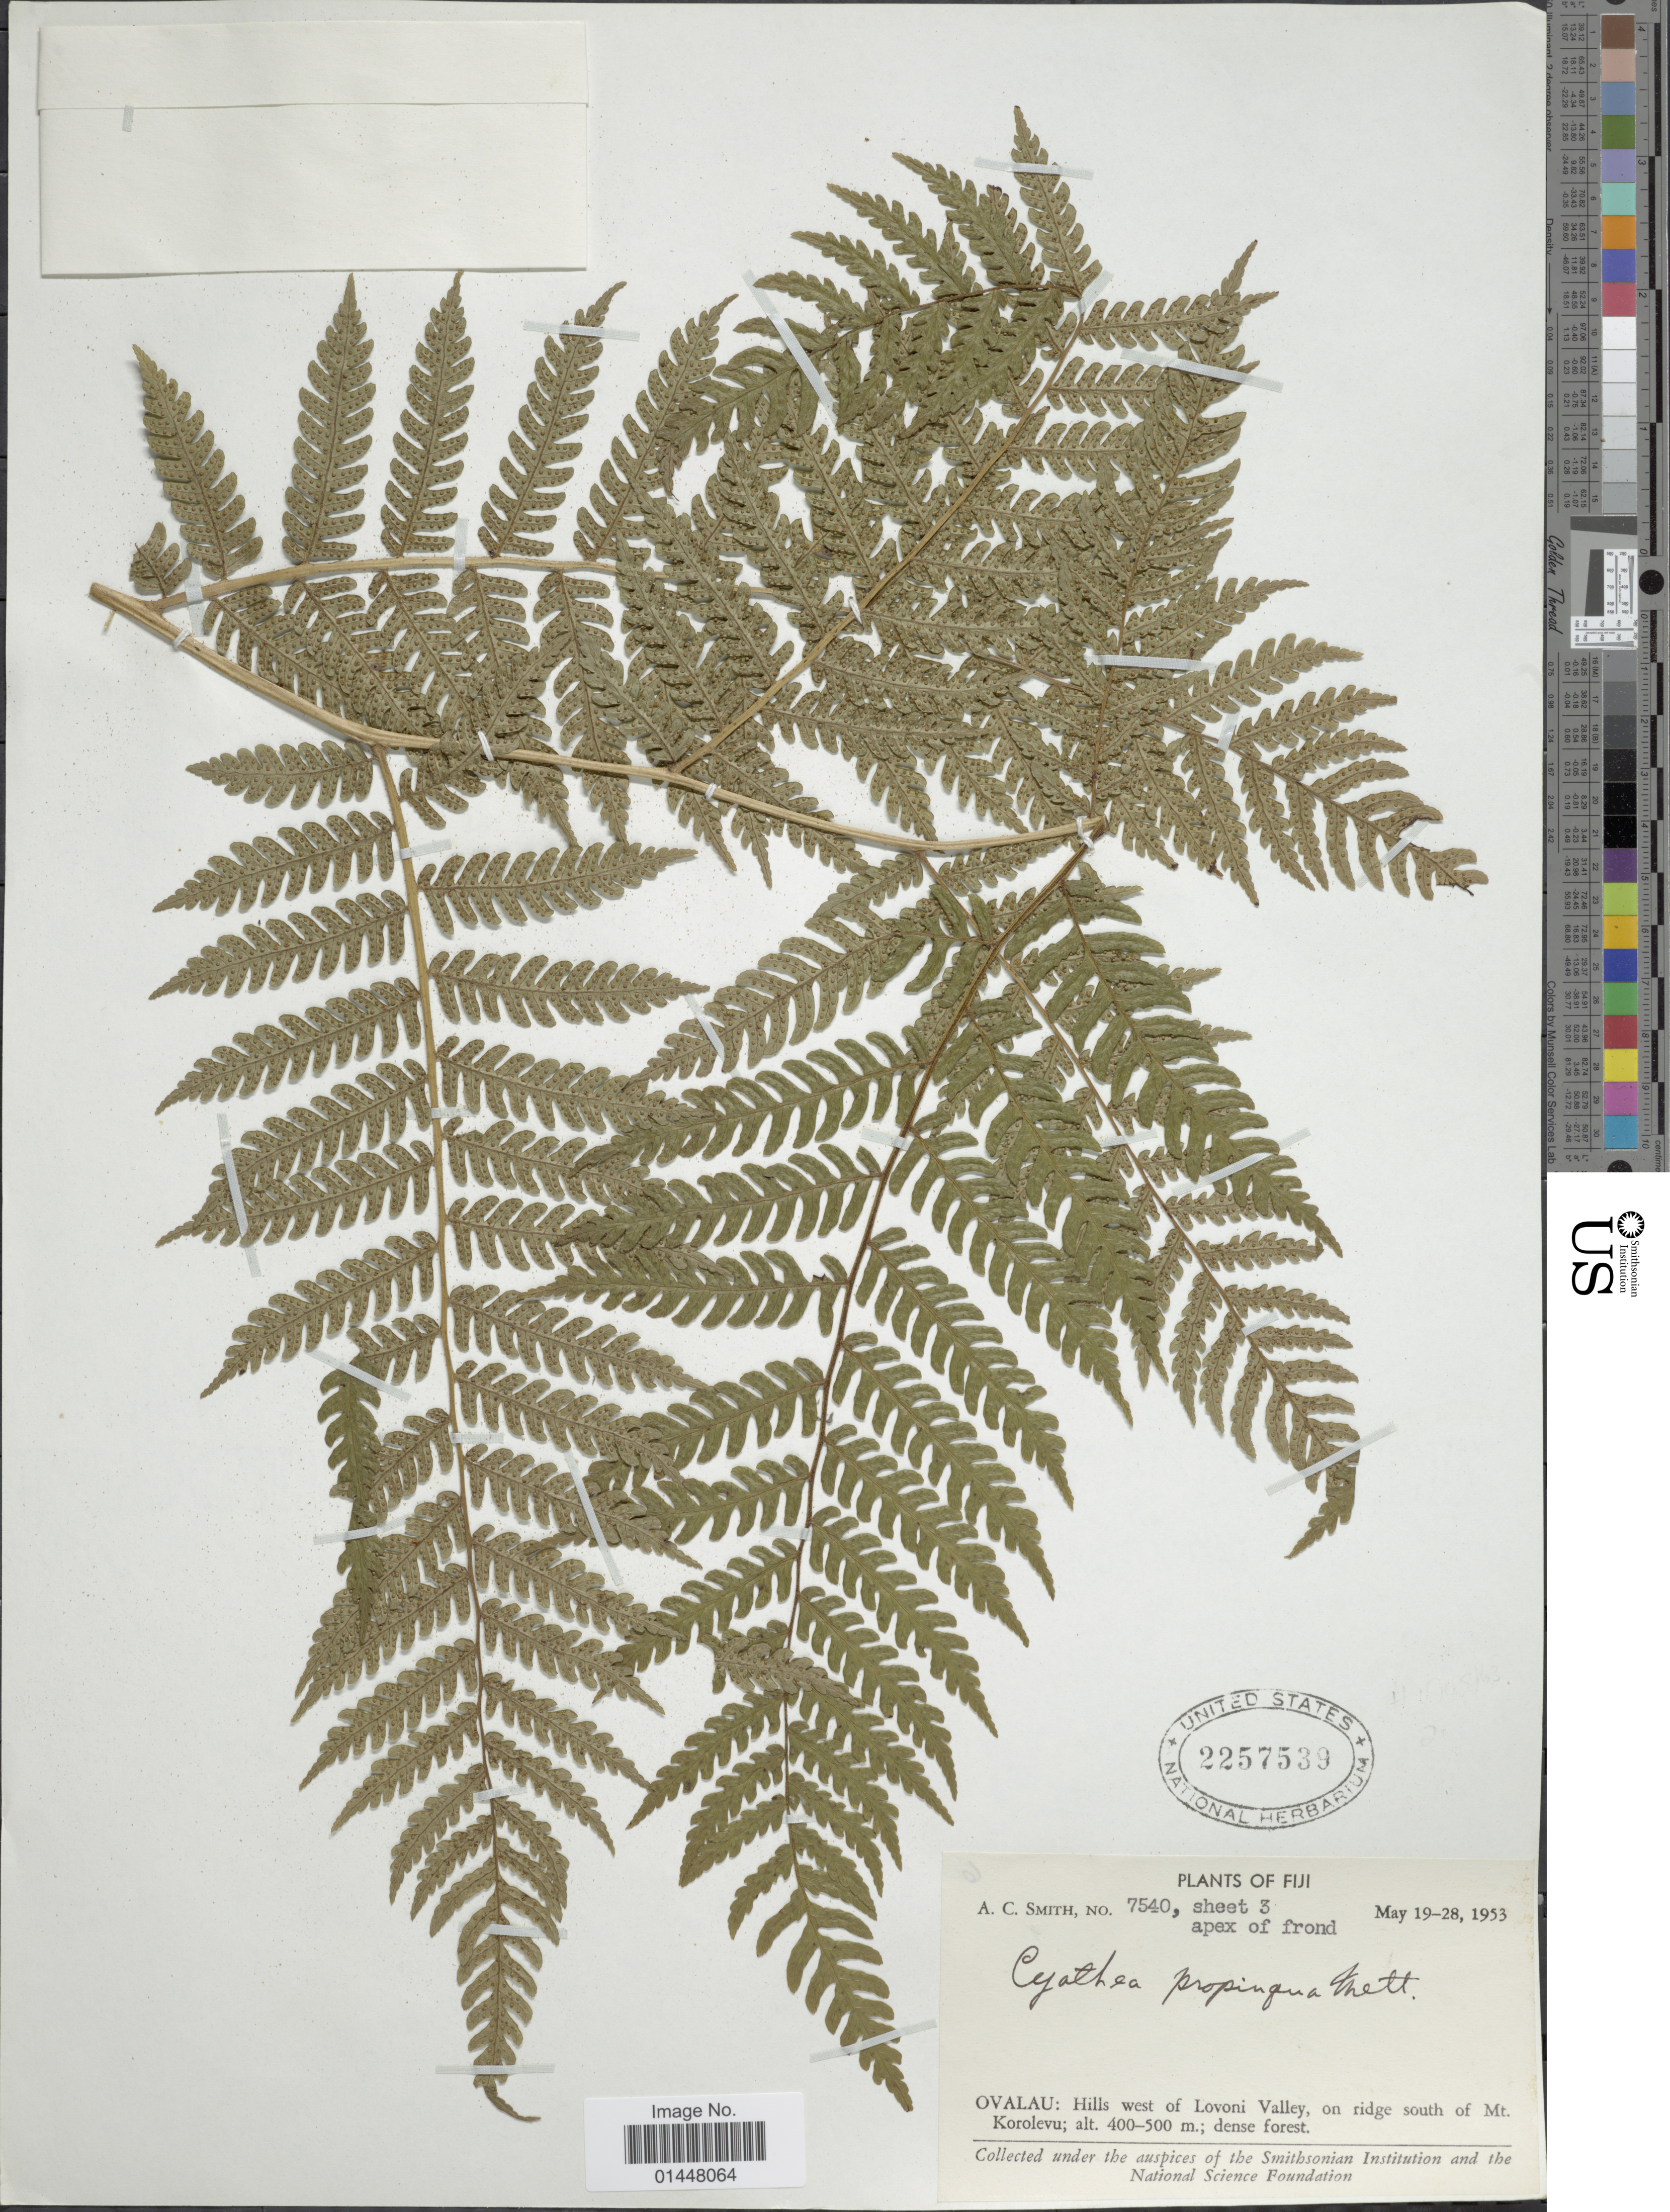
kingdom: Plantae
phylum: Tracheophyta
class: Polypodiopsida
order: Cyatheales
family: Cyatheaceae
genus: Sphaeropteris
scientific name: Sphaeropteris propinqua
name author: (Mett.) R.M. Tryon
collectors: A. C. Smith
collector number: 7540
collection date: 1953-05-19/1953-05-28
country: Fiji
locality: Ovallau: Hills west of Lovoni Valley, on ridge south of Mt. Korolevu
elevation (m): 400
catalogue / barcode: US 2257539